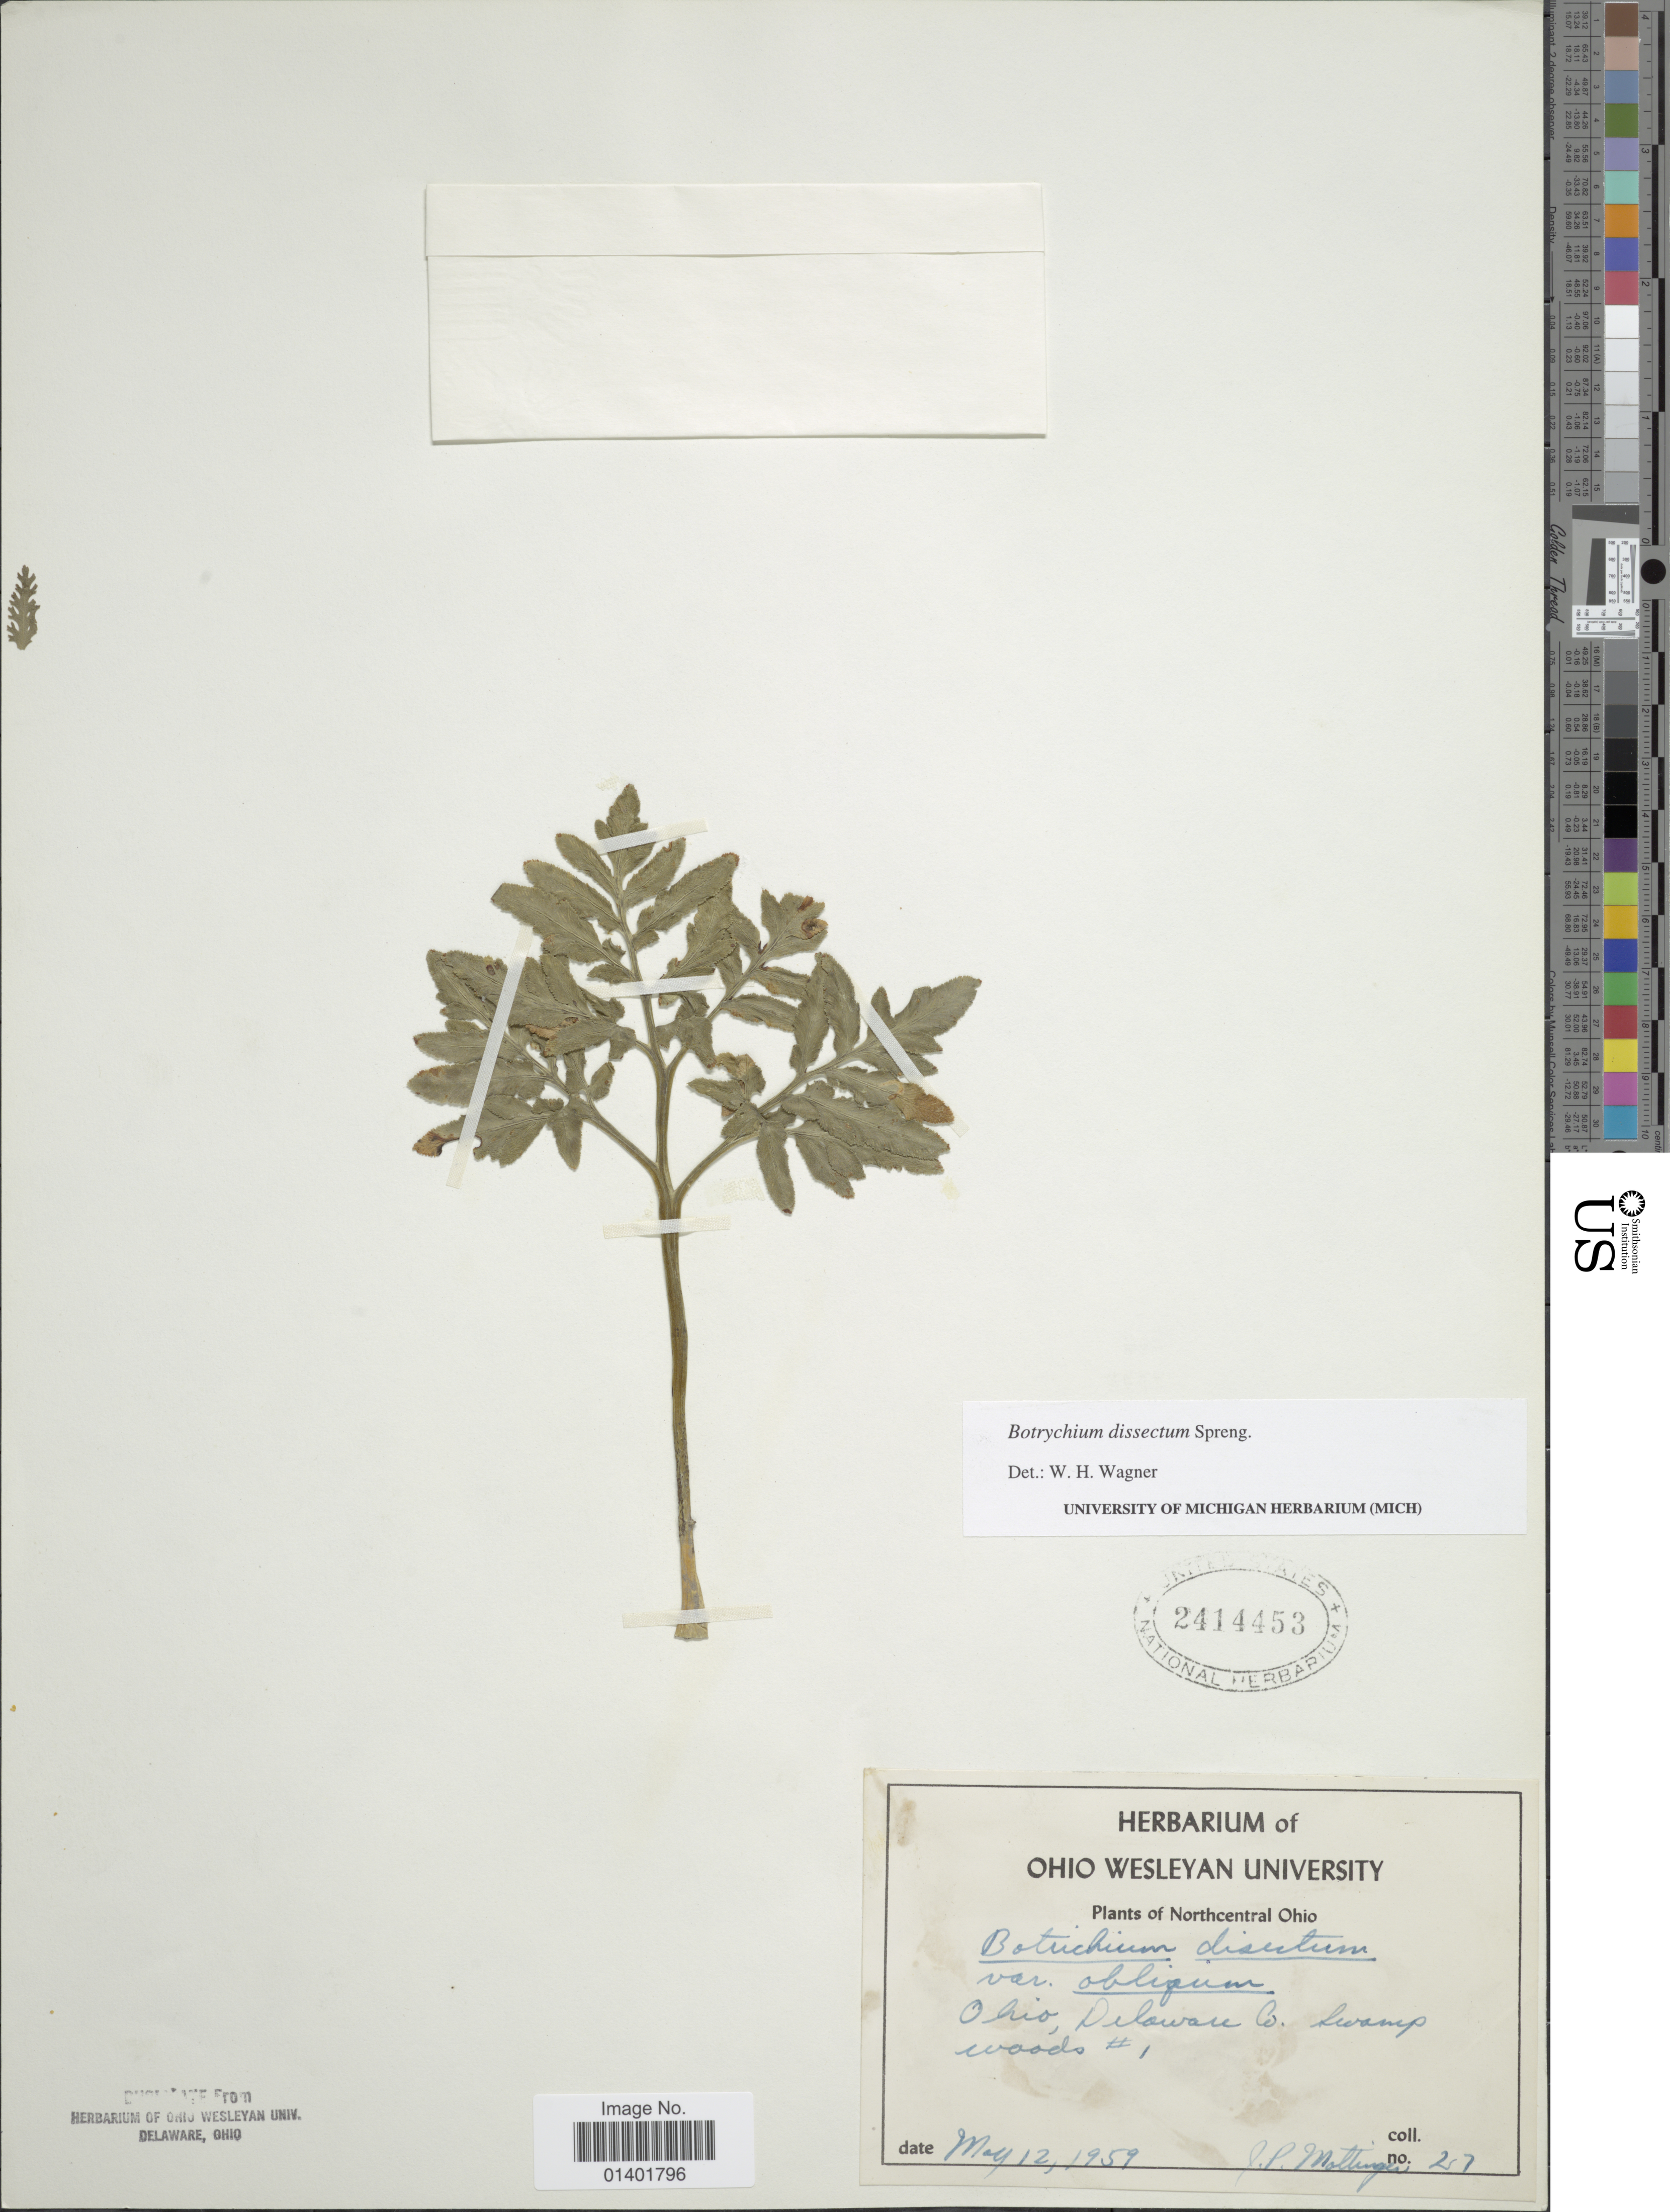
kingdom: Plantae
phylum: Tracheophyta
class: Polypodiopsida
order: Ophioglossales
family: Ophioglossaceae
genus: Botrychium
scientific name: Botrychium dissectum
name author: Spreng.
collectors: J. Mallinger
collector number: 27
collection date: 1959-05-12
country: United States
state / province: Ohio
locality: Delaware Co. Swamp woods #1.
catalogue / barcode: US 2414453